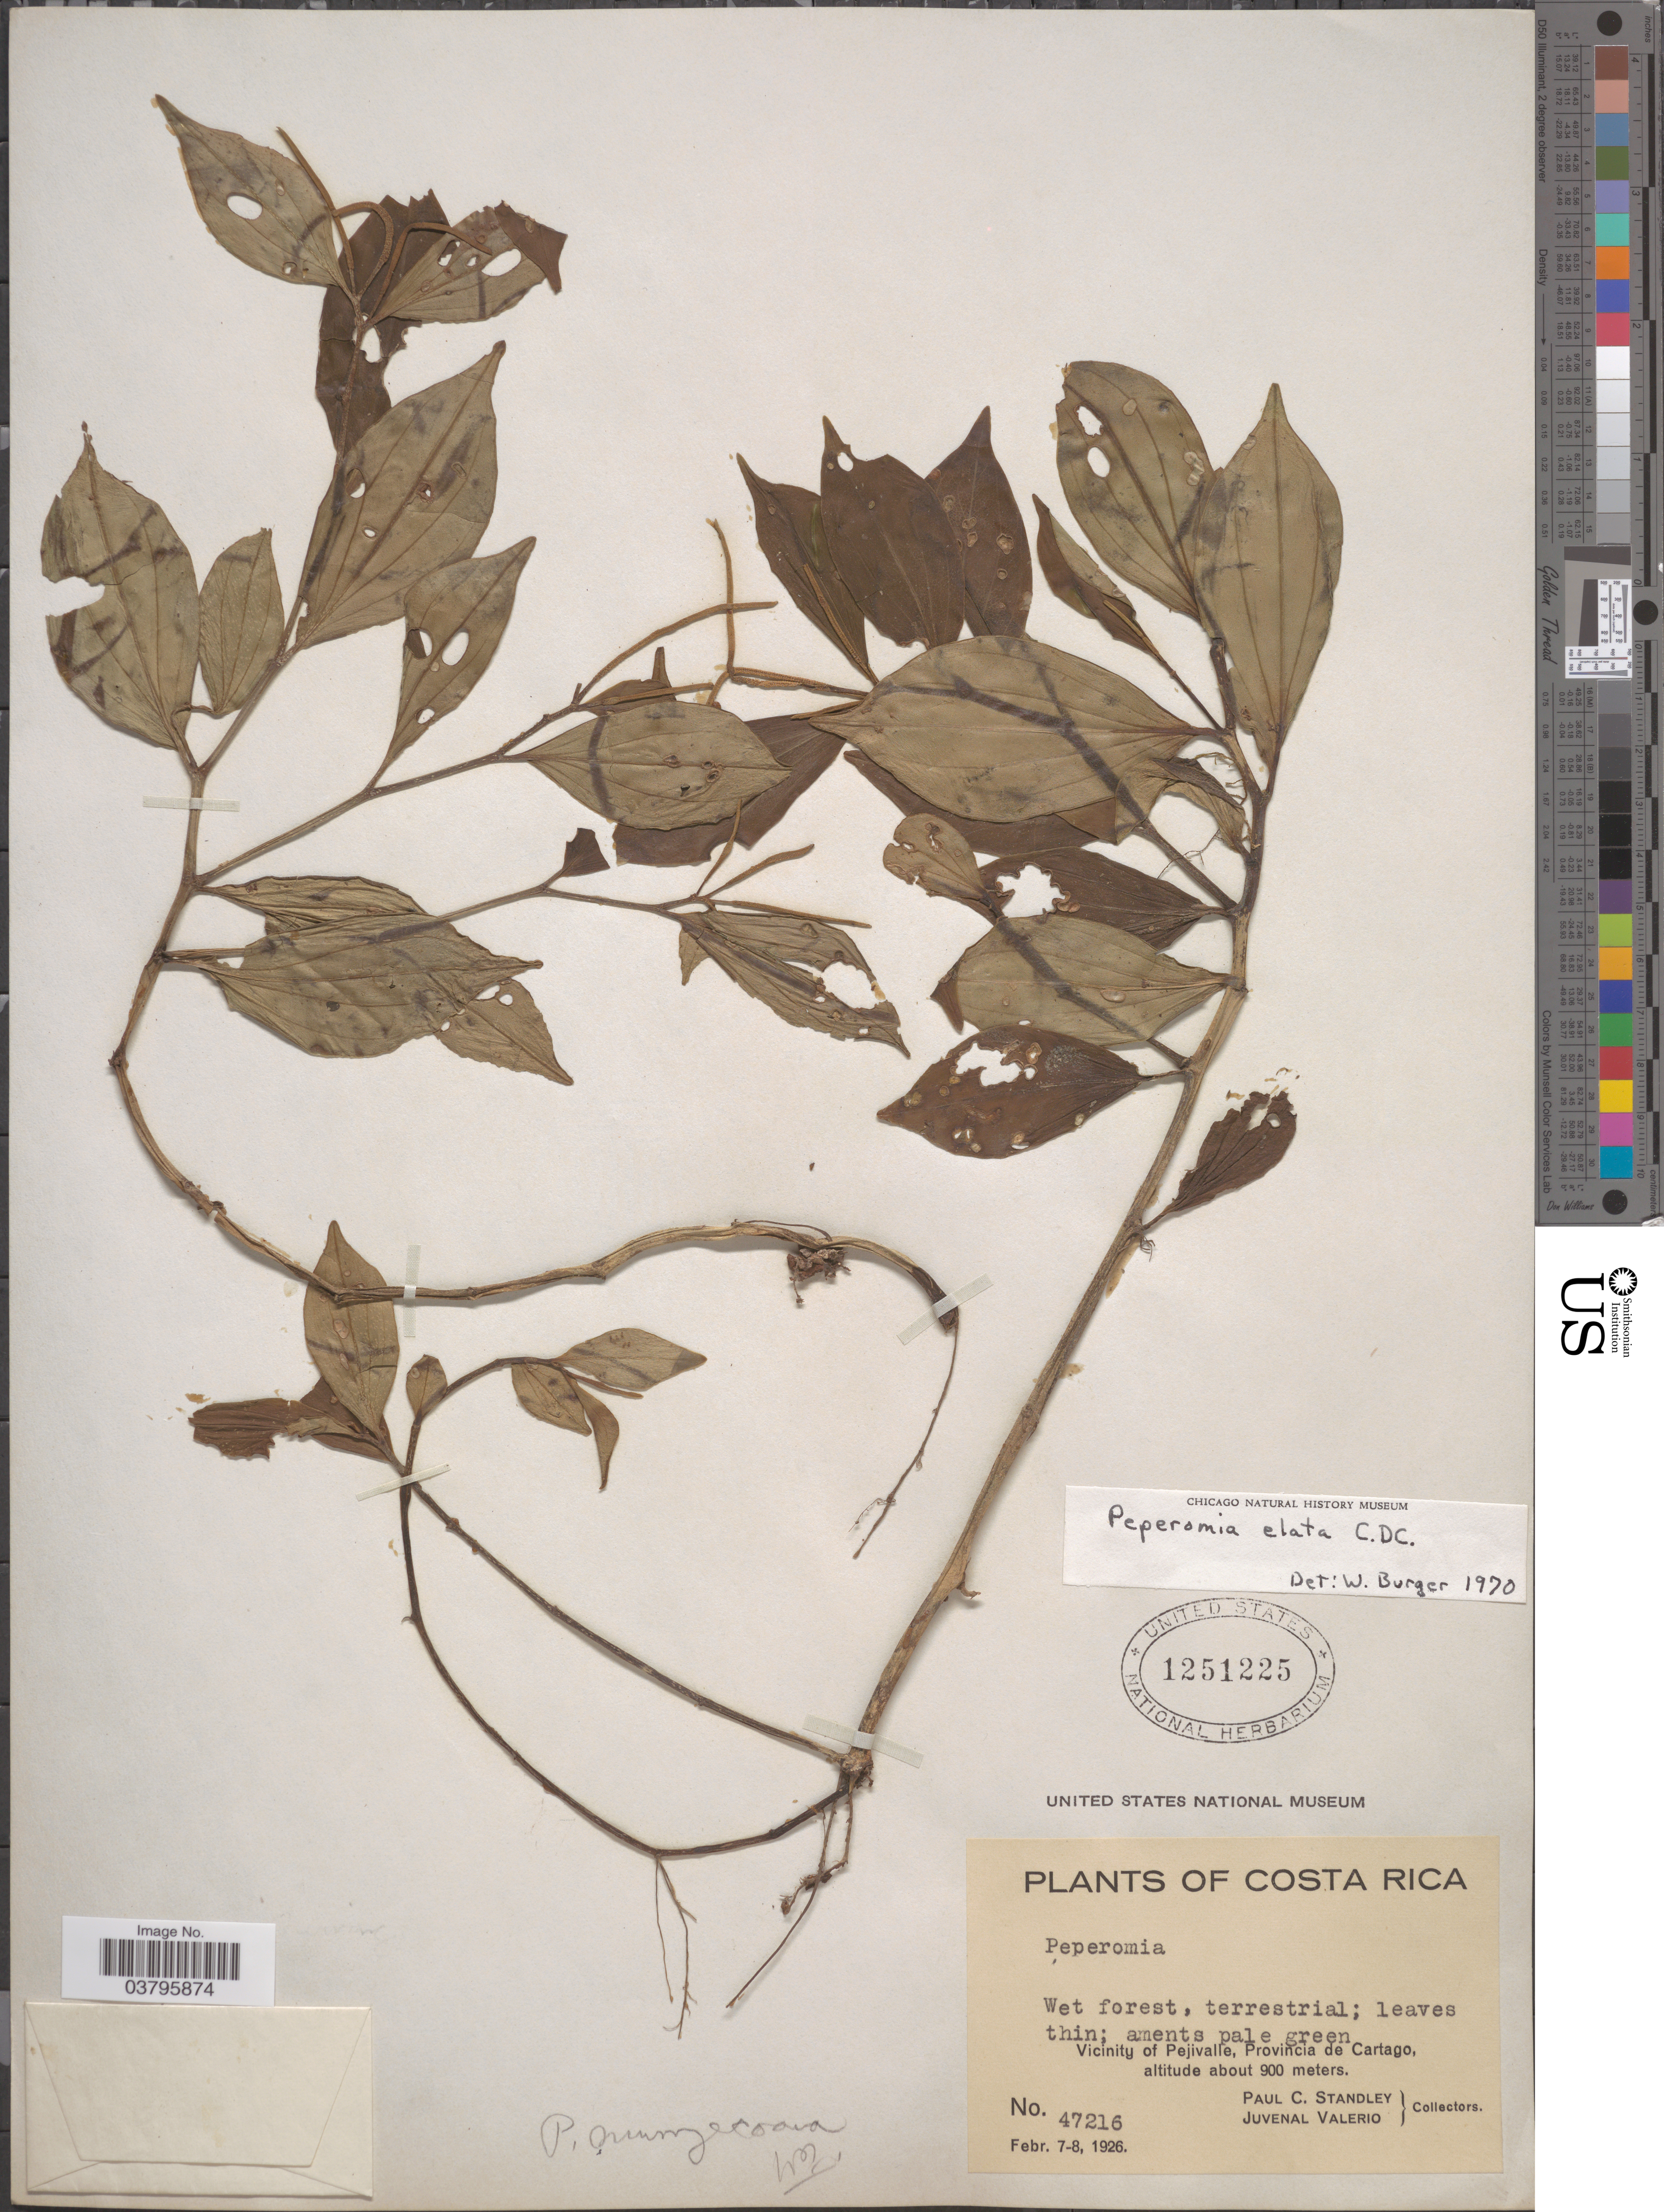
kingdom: Plantae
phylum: Tracheophyta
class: Magnoliopsida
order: Piperales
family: Piperaceae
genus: Peperomia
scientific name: Peperomia alata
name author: Ruiz & Pav.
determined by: Jiménez, José Estaban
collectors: P. C. Standley & J. Valerio R.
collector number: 47216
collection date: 1926-02-07/1926-02-08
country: Costa Rica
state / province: Cartago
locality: Vicinity of Pejivalle.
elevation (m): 900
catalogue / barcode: US 1251225